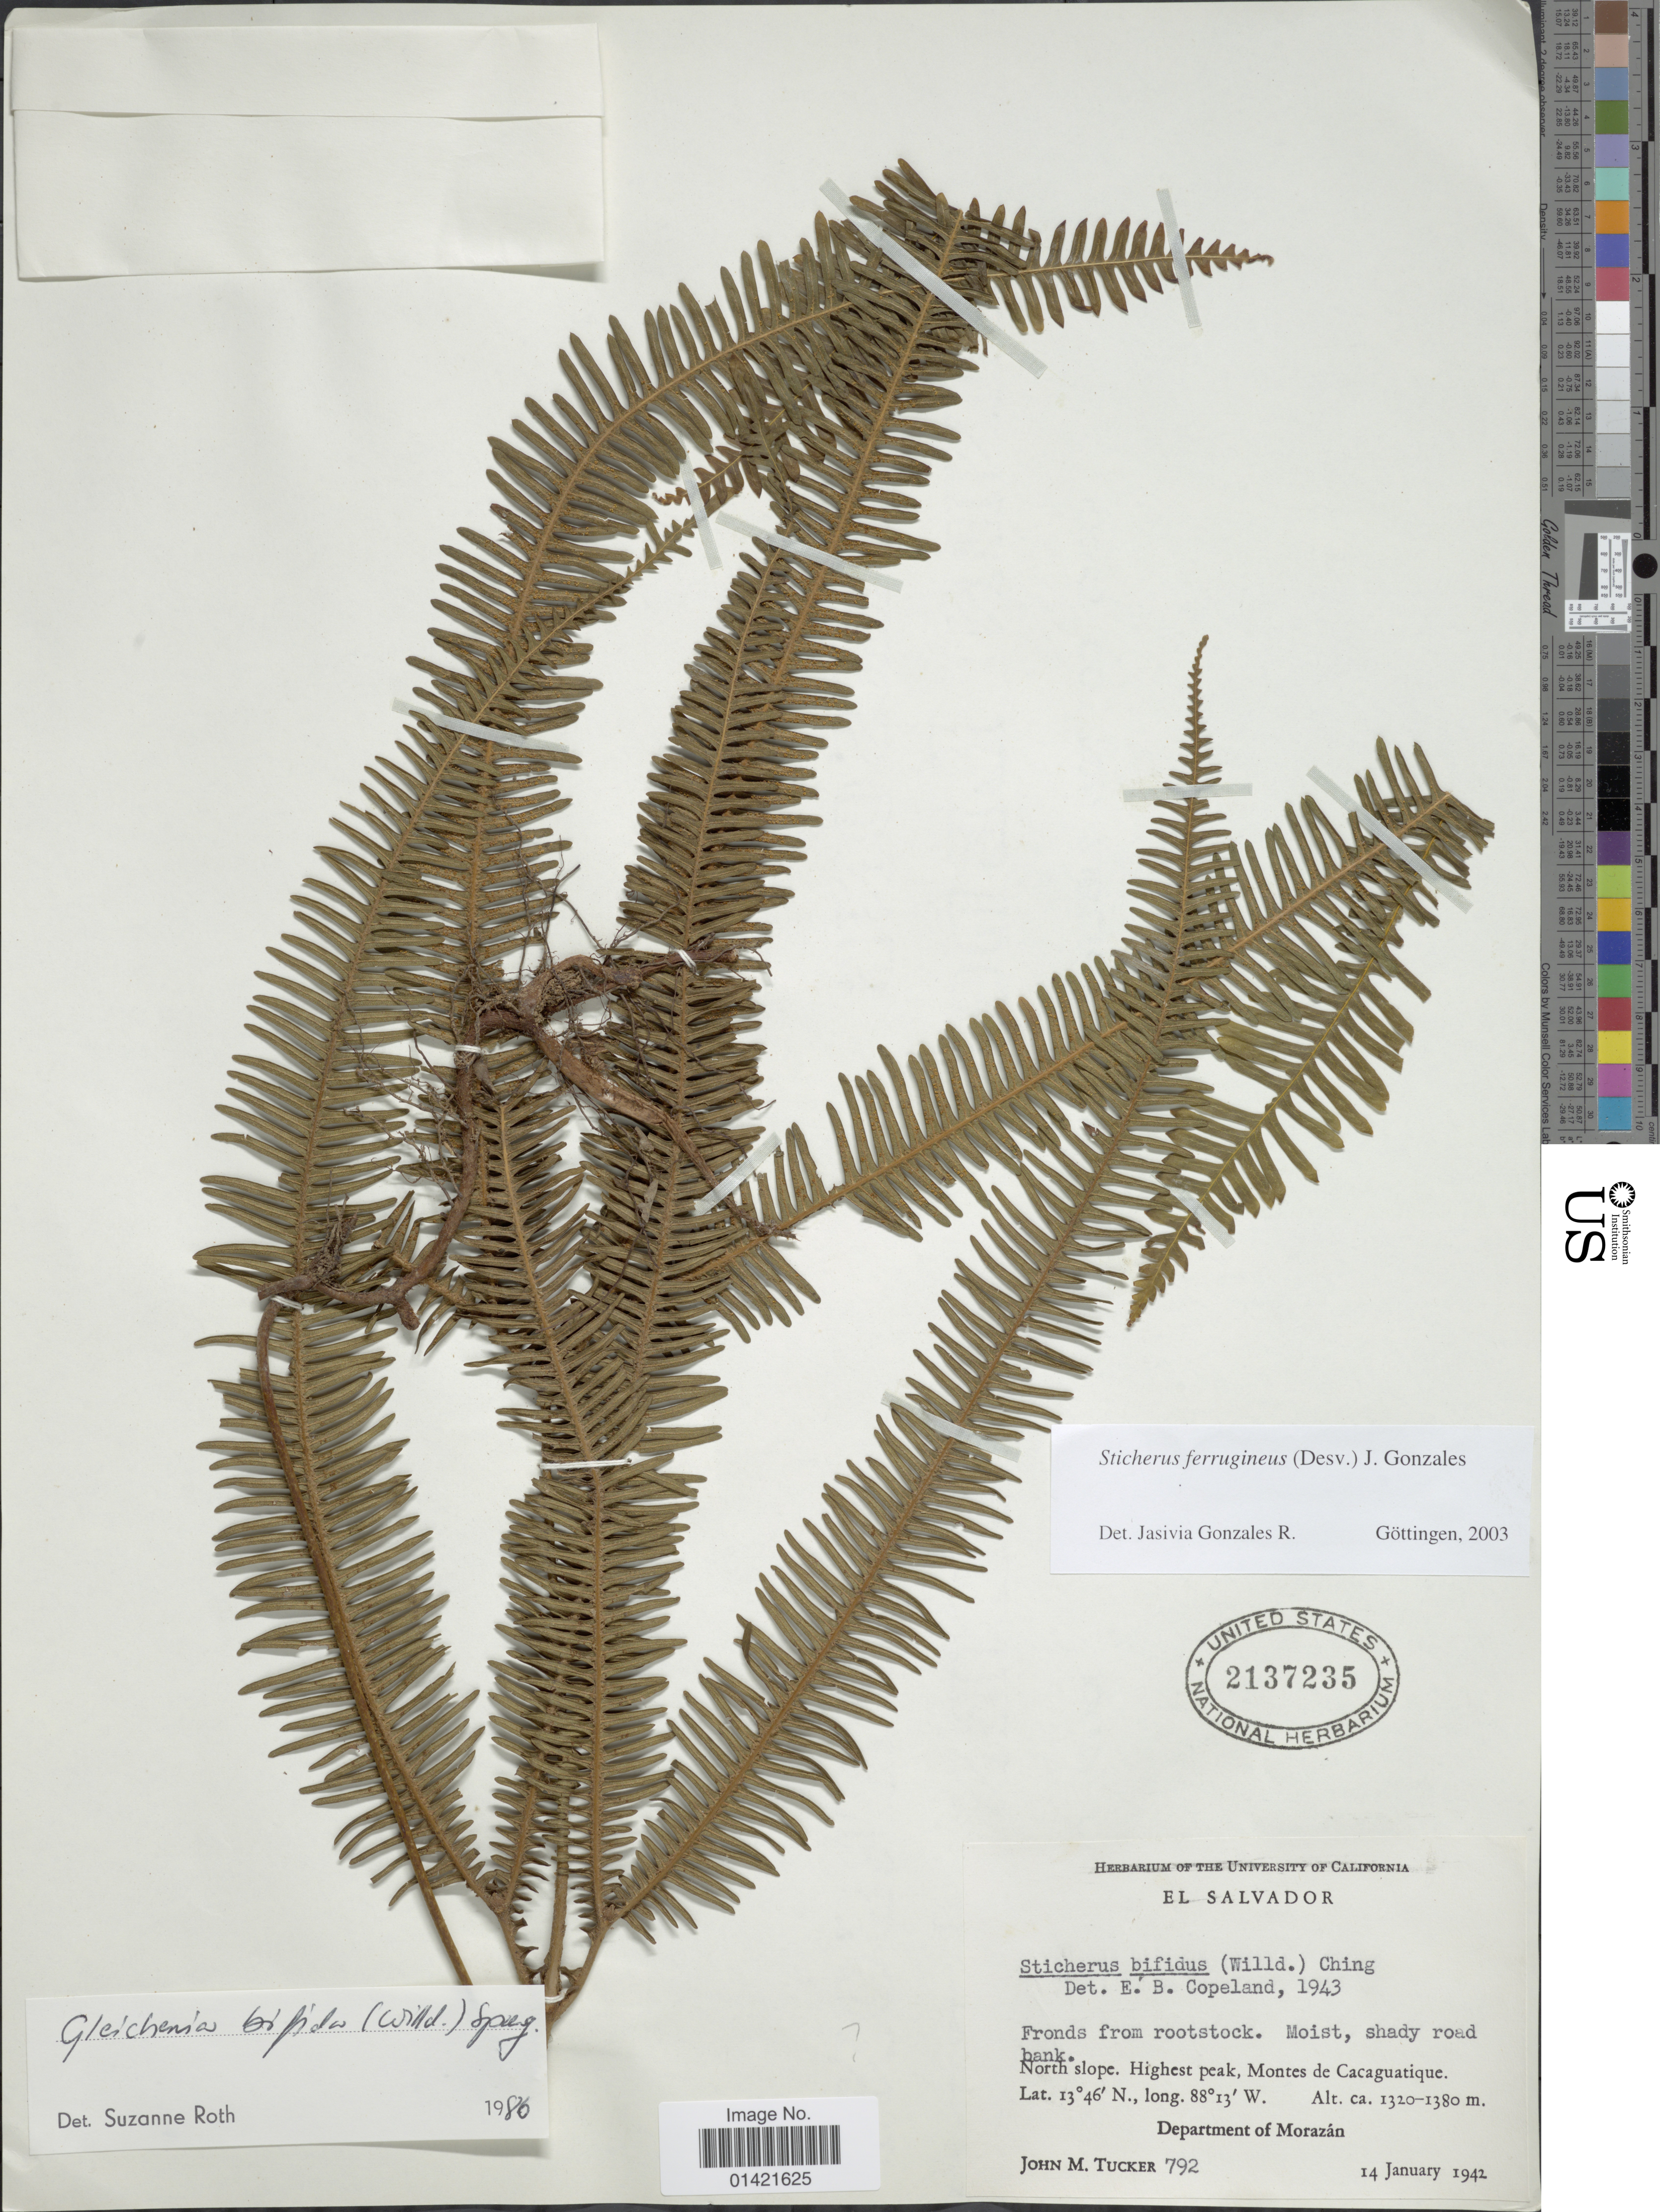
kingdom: Plantae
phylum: Tracheophyta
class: Polypodiopsida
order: Gleicheniales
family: Gleicheniaceae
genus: Sticherus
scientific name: Sticherus ferrugineus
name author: (Desv.) J. Gonzales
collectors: J. M. Tucker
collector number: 792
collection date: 1942-01-14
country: El Salvador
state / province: Morazan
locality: North slope. Highest peak, Montes de Cacaguatique. Department of Morazan.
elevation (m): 1320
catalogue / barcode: US 2137235